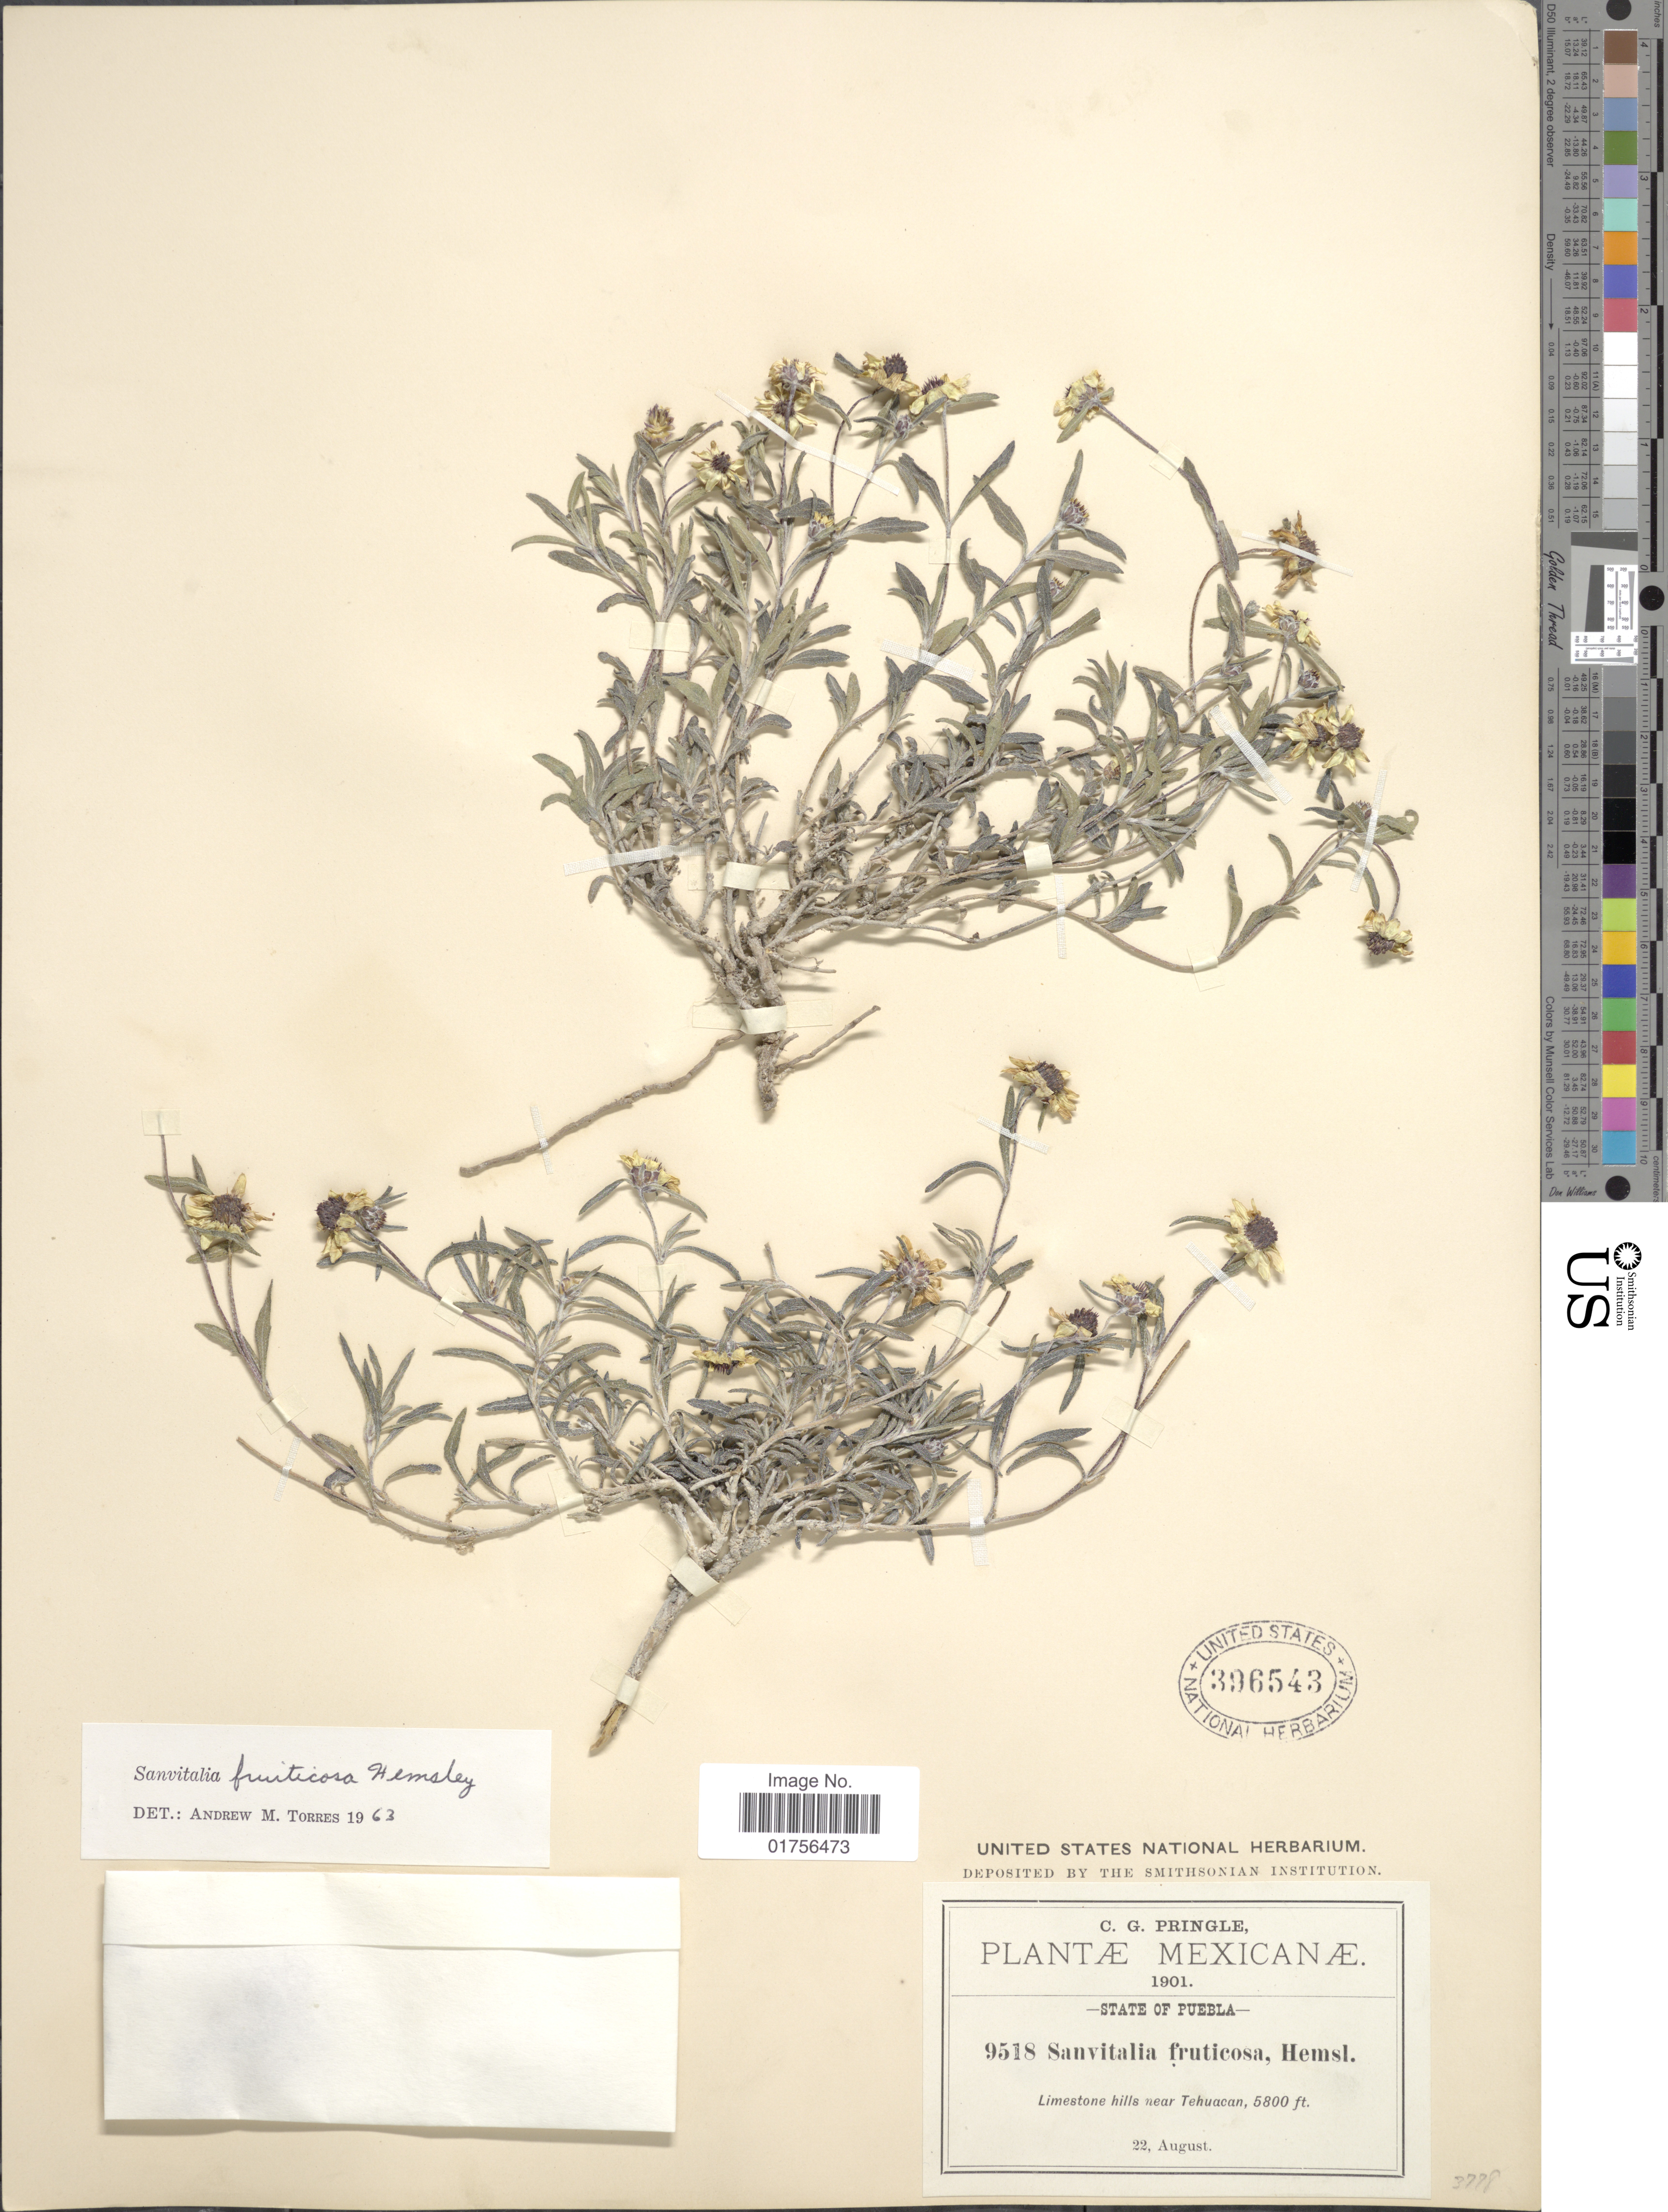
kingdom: Plantae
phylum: Tracheophyta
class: Magnoliopsida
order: Asterales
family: Asteraceae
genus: Sanvitalia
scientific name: Sanvitalia fruticosa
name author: Hemsl.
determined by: Skibicki, Samuel V.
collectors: C. G. Pringle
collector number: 9518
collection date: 1901-08-22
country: Mexico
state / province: Puebla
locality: State of Puebla, Limestone hills near Tehuacan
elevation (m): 1768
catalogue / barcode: US 396543